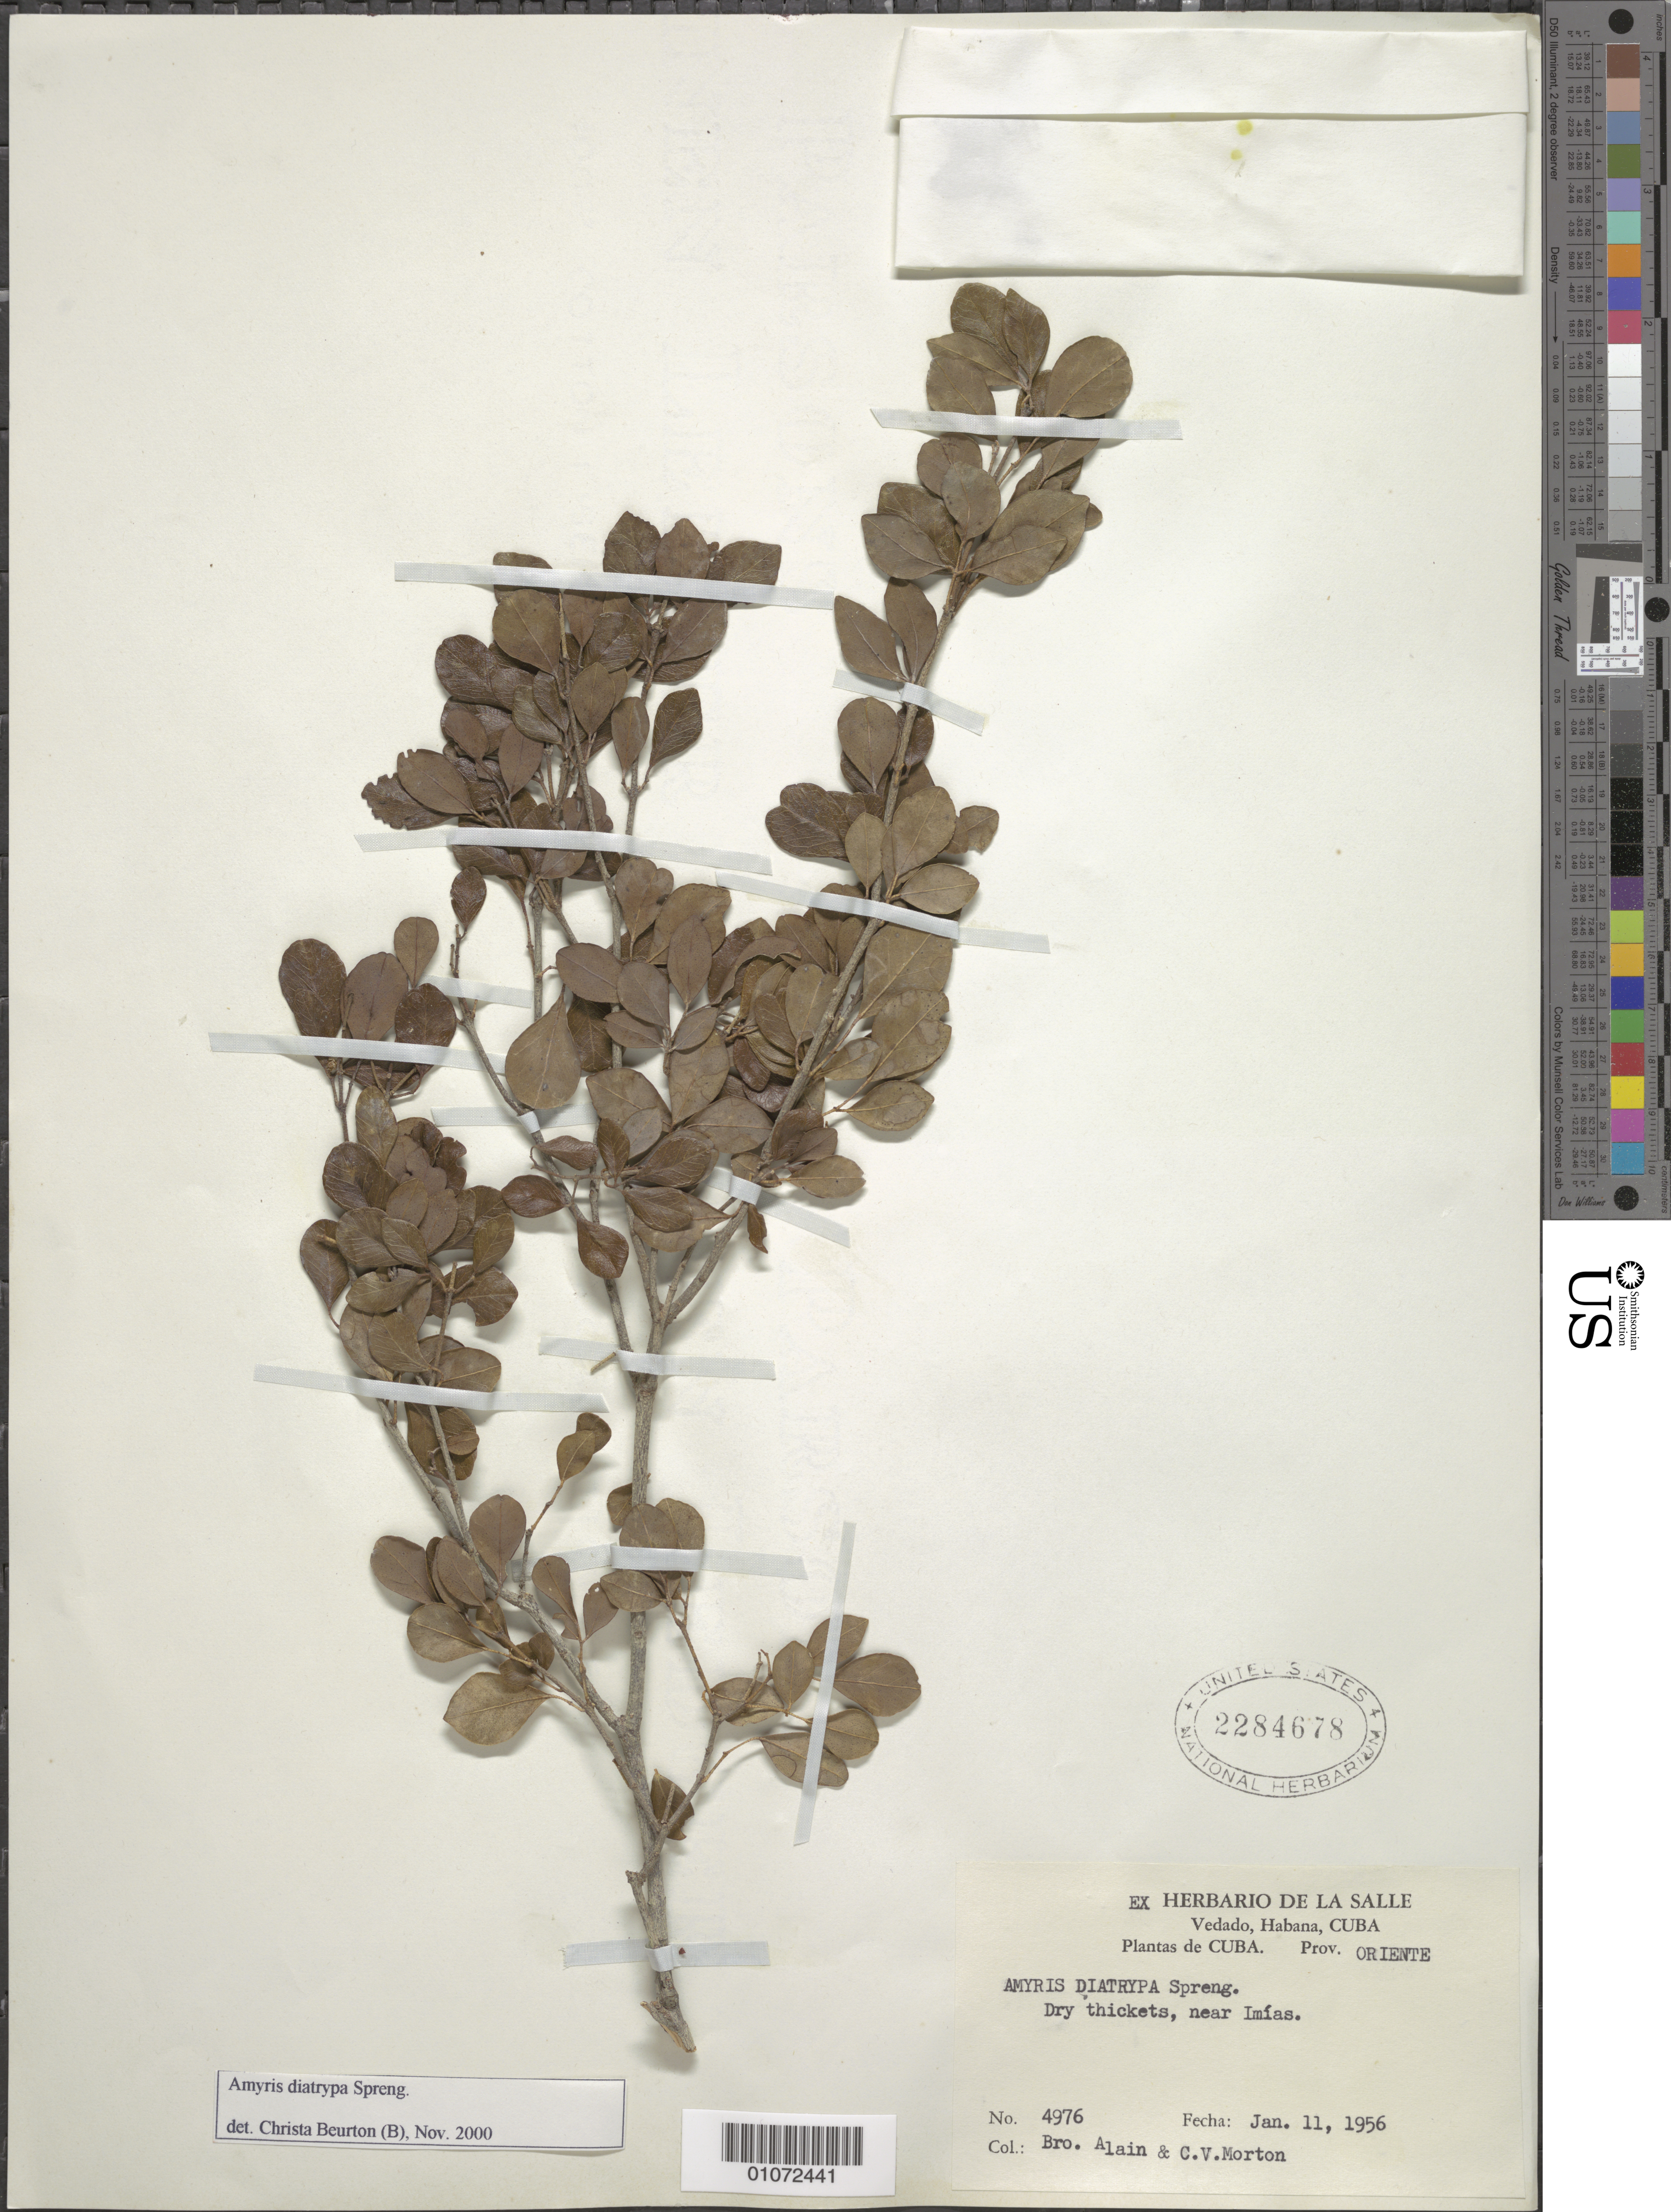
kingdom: Plantae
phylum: Tracheophyta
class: Magnoliopsida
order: Sapindales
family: Rutaceae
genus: Amyris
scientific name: Amyris diatrypa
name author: Spreng.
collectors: A. H. Liogier & C. V. Morton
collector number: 4976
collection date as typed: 11 Jan 1956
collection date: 1956-01-11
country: Cuba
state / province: Guantanamo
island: Cuba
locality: Dry thickets, near Imias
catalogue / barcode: US 2284678